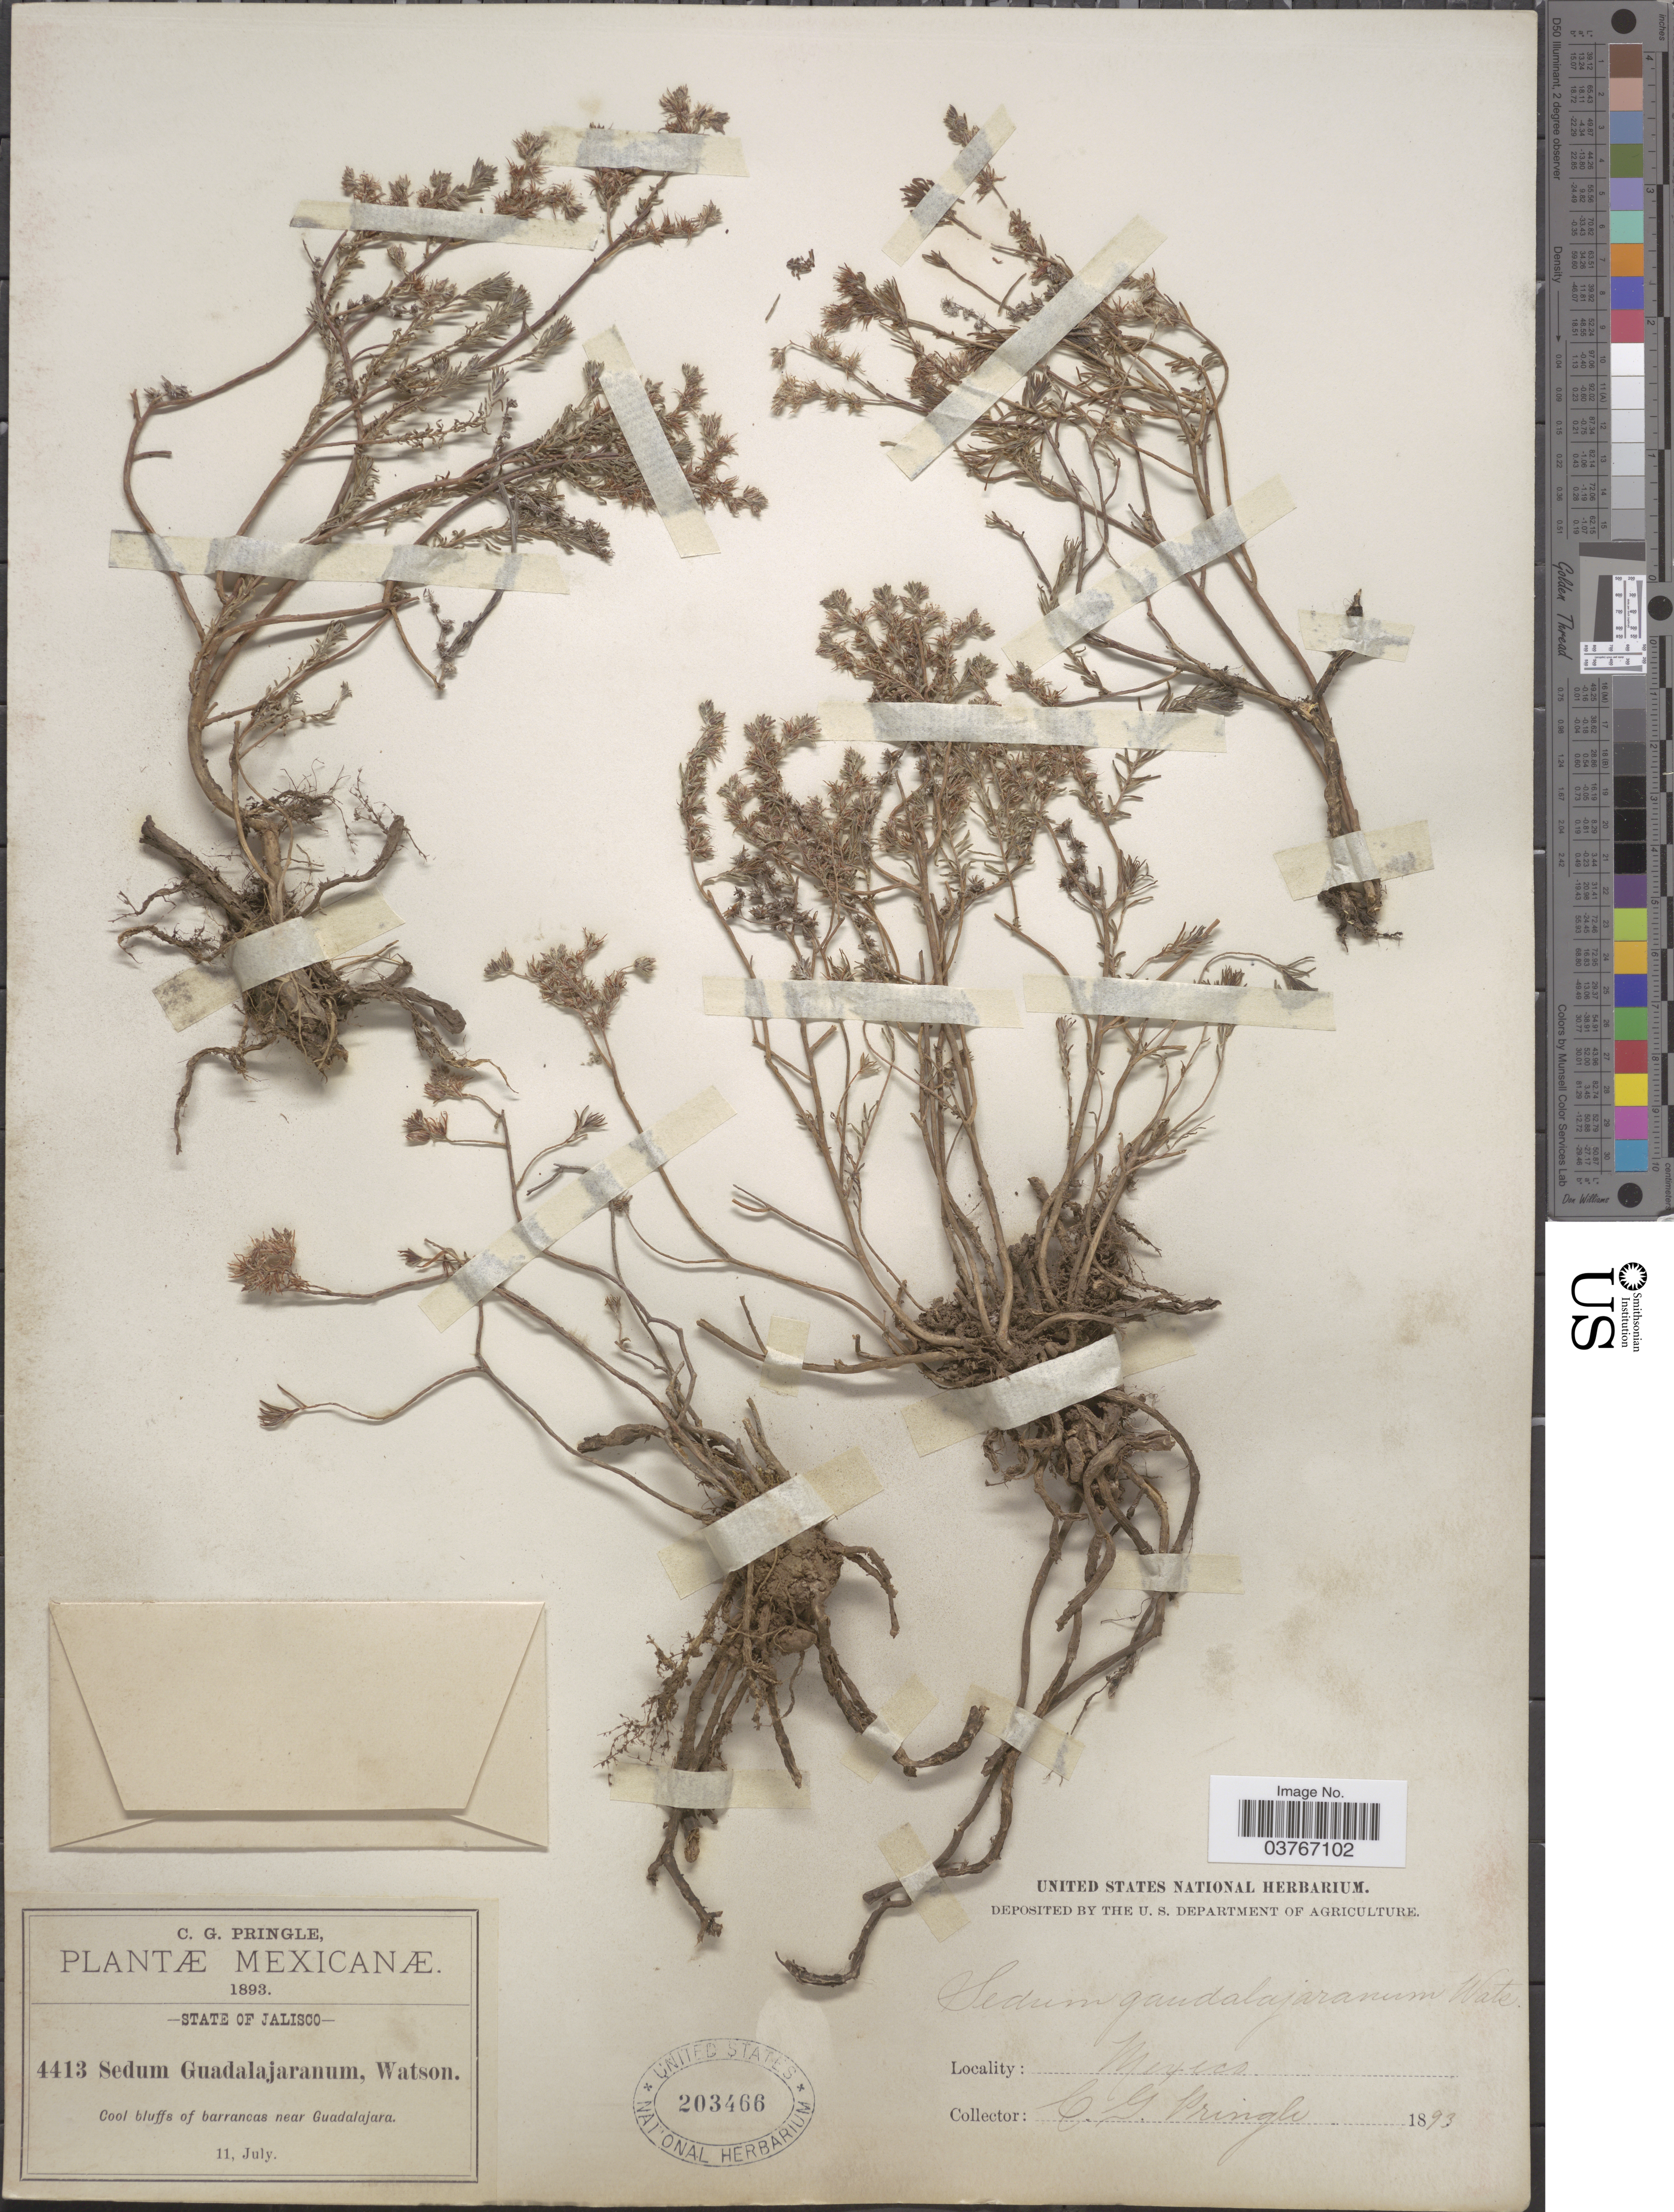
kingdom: Plantae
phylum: Tracheophyta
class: Magnoliopsida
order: Saxifragales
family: Crassulaceae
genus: Sedum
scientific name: Sedum guadalajaranum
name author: S. Watson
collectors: C. G. Pringle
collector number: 4413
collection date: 1893-07-11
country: Mexico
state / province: Jalisco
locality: Cool bluffs of barrancas near Guadalajara.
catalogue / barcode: US 203466